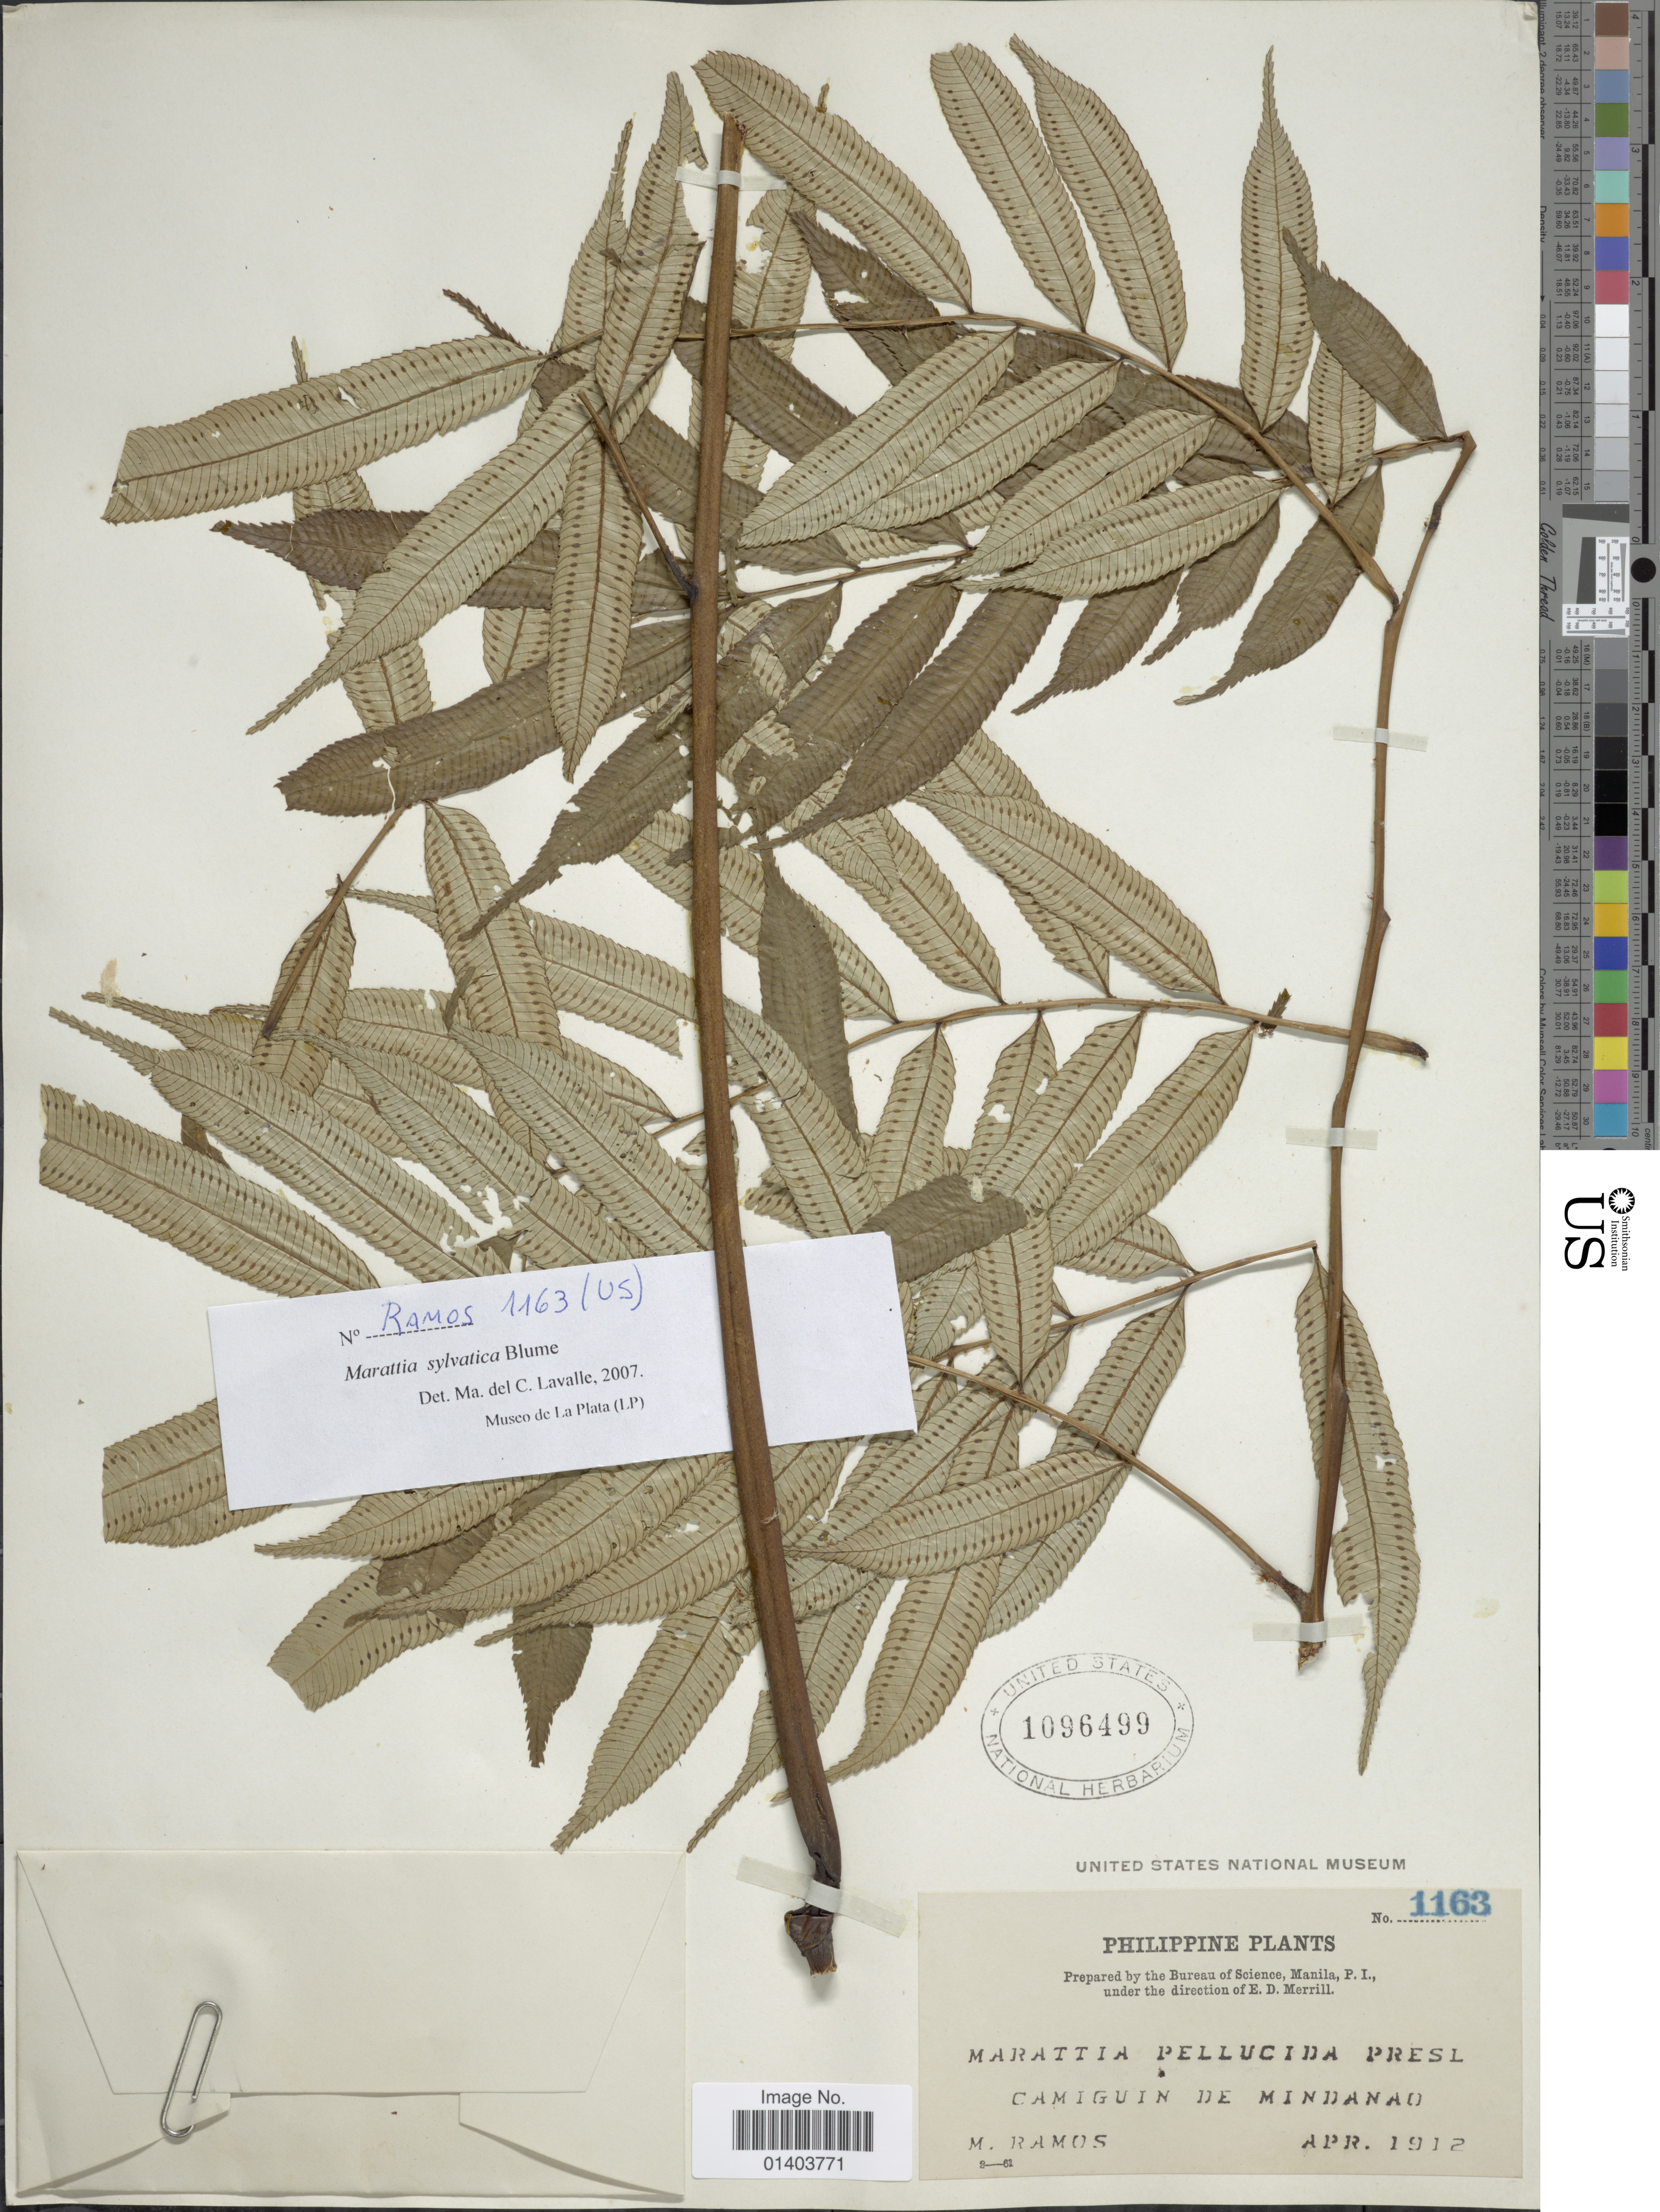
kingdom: Plantae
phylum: Tracheophyta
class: Polypodiopsida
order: Marattiales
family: Marattiaceae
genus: Ptisana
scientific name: Ptisana sylvatica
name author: (Blume) Murdock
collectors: M. Ramos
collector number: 1163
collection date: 1912-04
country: Philippines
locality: Camiguin de Mindanao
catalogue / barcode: US 1096499